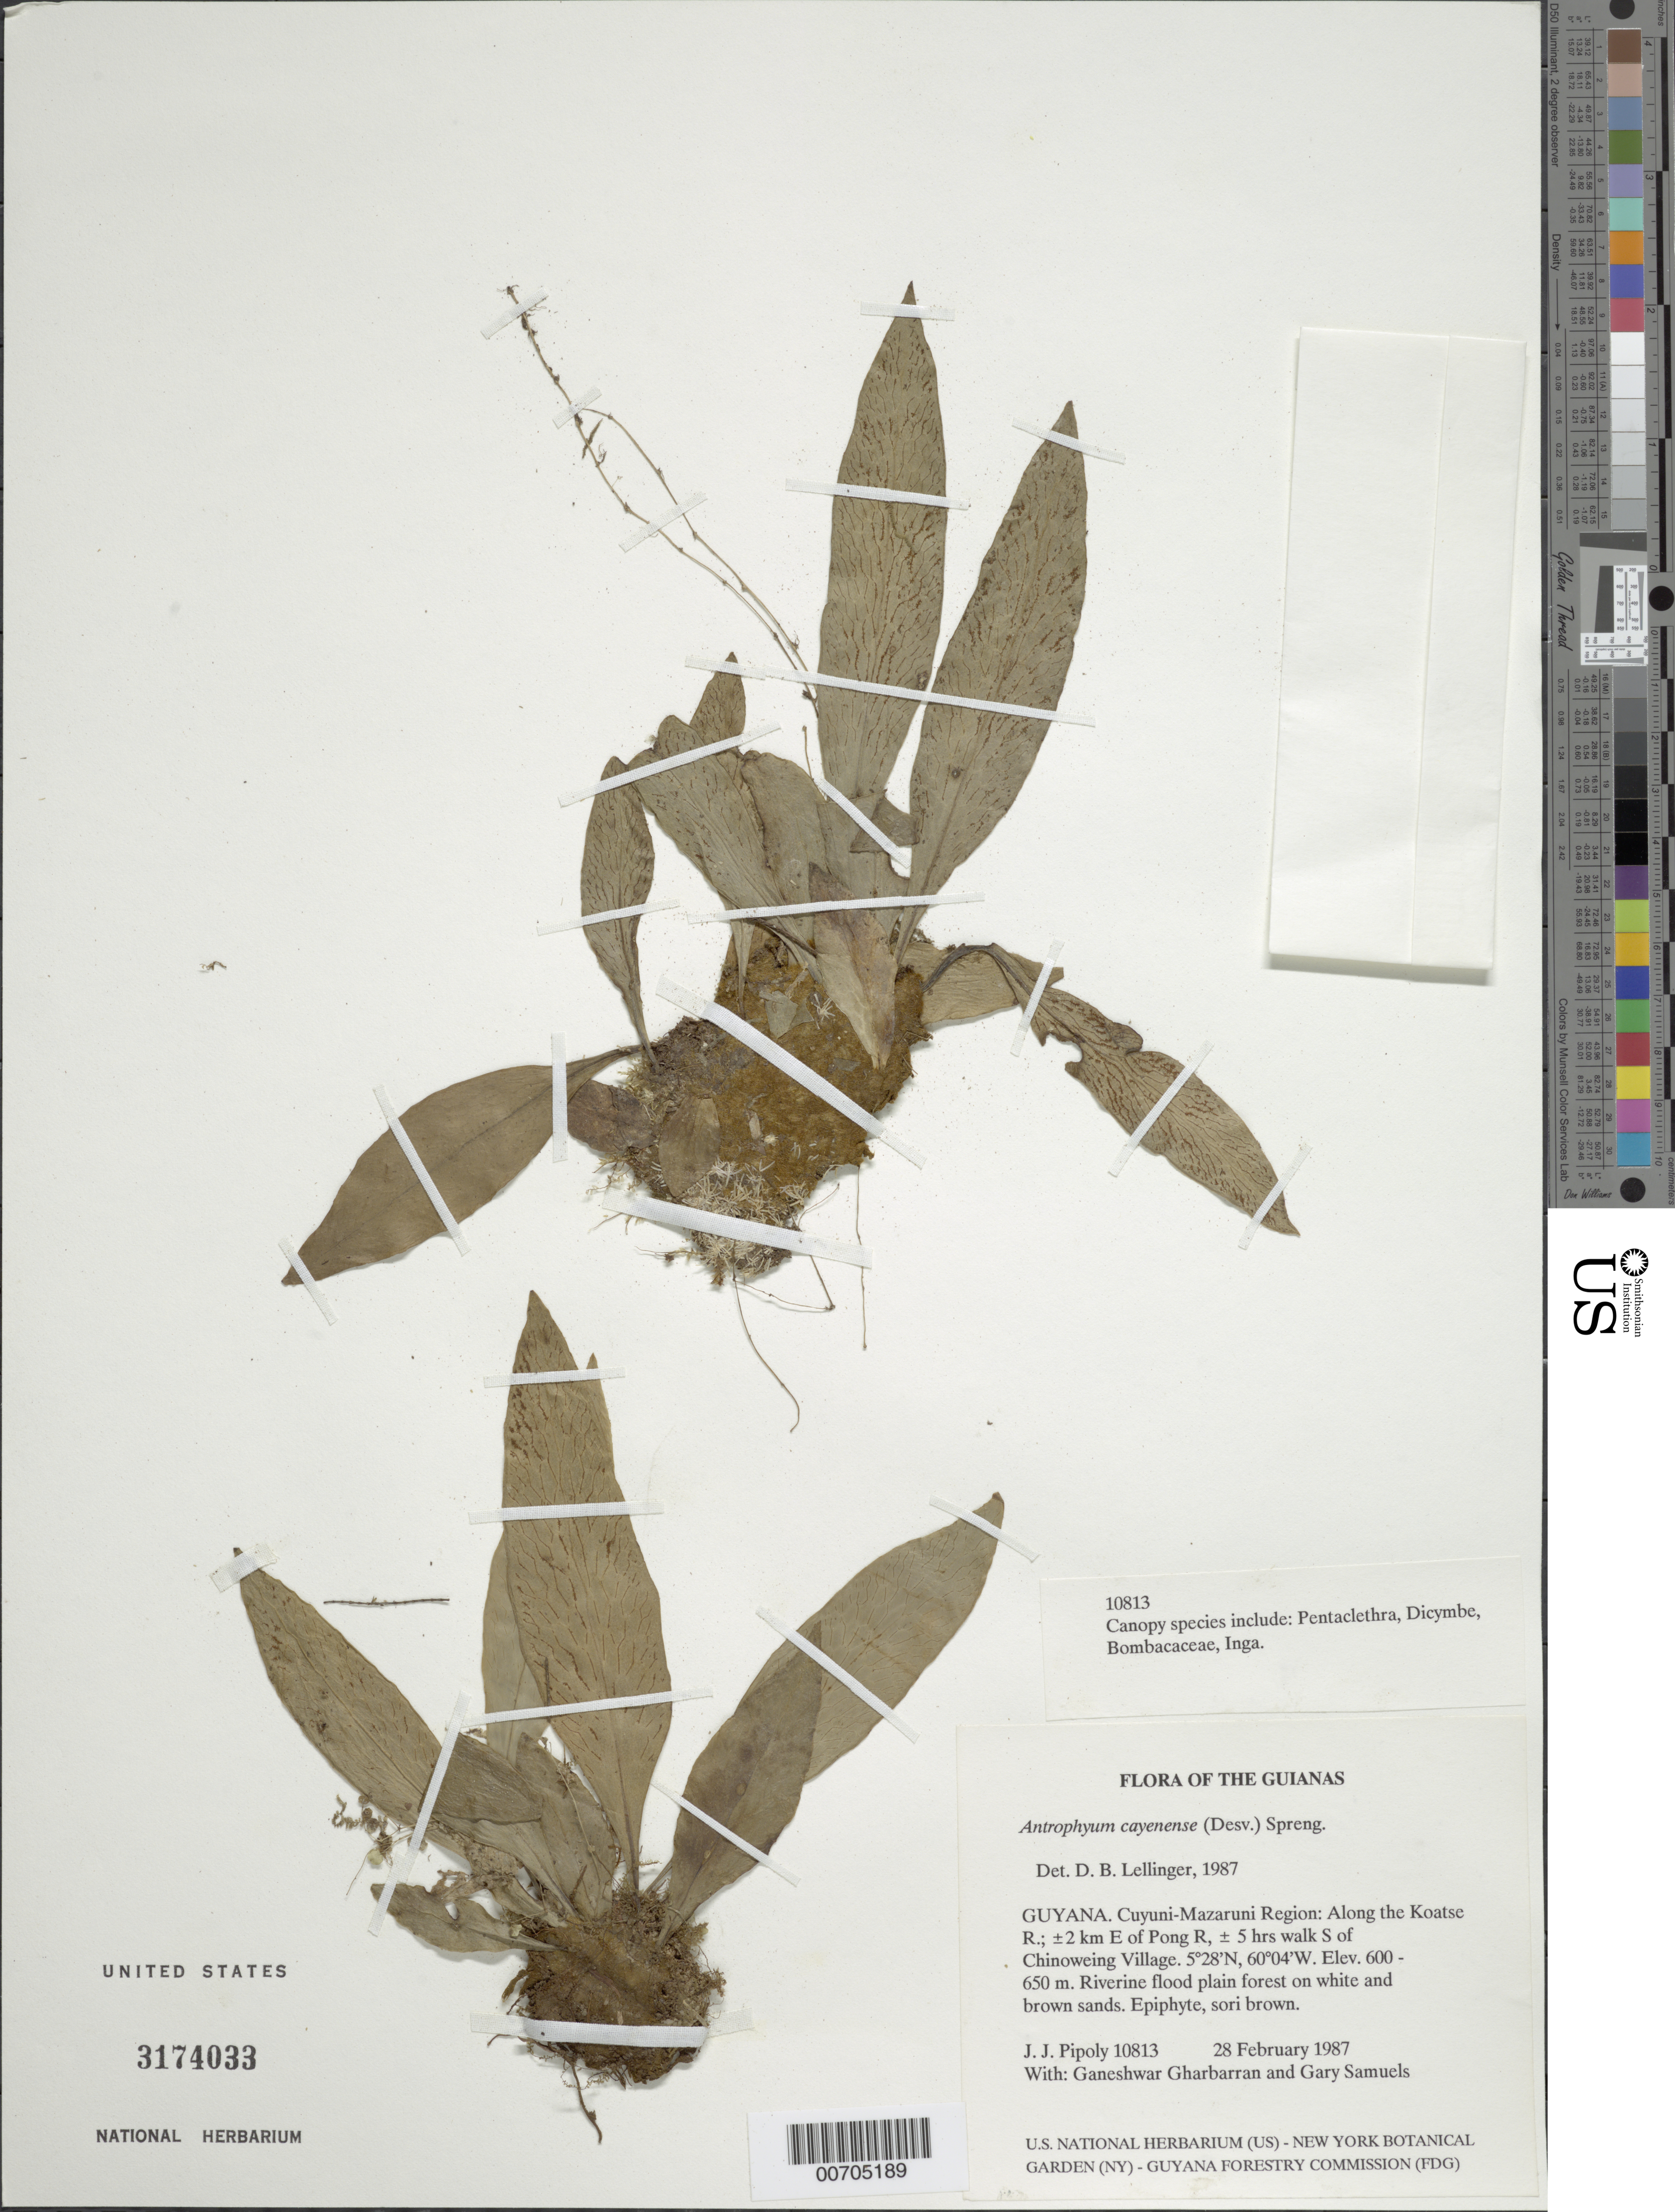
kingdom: Plantae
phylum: Tracheophyta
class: Polypodiopsida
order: Polypodiales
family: Pteridaceae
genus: Polytaenium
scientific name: Polytaenium cajenense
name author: (Desv.) Benedict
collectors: J. J. Pipoly, G. Gharbarran & G. Samuels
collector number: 10813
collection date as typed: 28 February 1987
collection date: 1987-02-28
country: Guyana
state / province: Cuyuni-Mazaruni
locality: Along the Koatse R.; ±2 km E of Pong R, ± 5 hrs walk S of Chinoweing Village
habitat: Riverine flood plain forest on white and brown sands; canopy spp. include Pentaclethra, Dicymbe, Bombacaceae, Inga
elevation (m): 600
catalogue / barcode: US 3174033